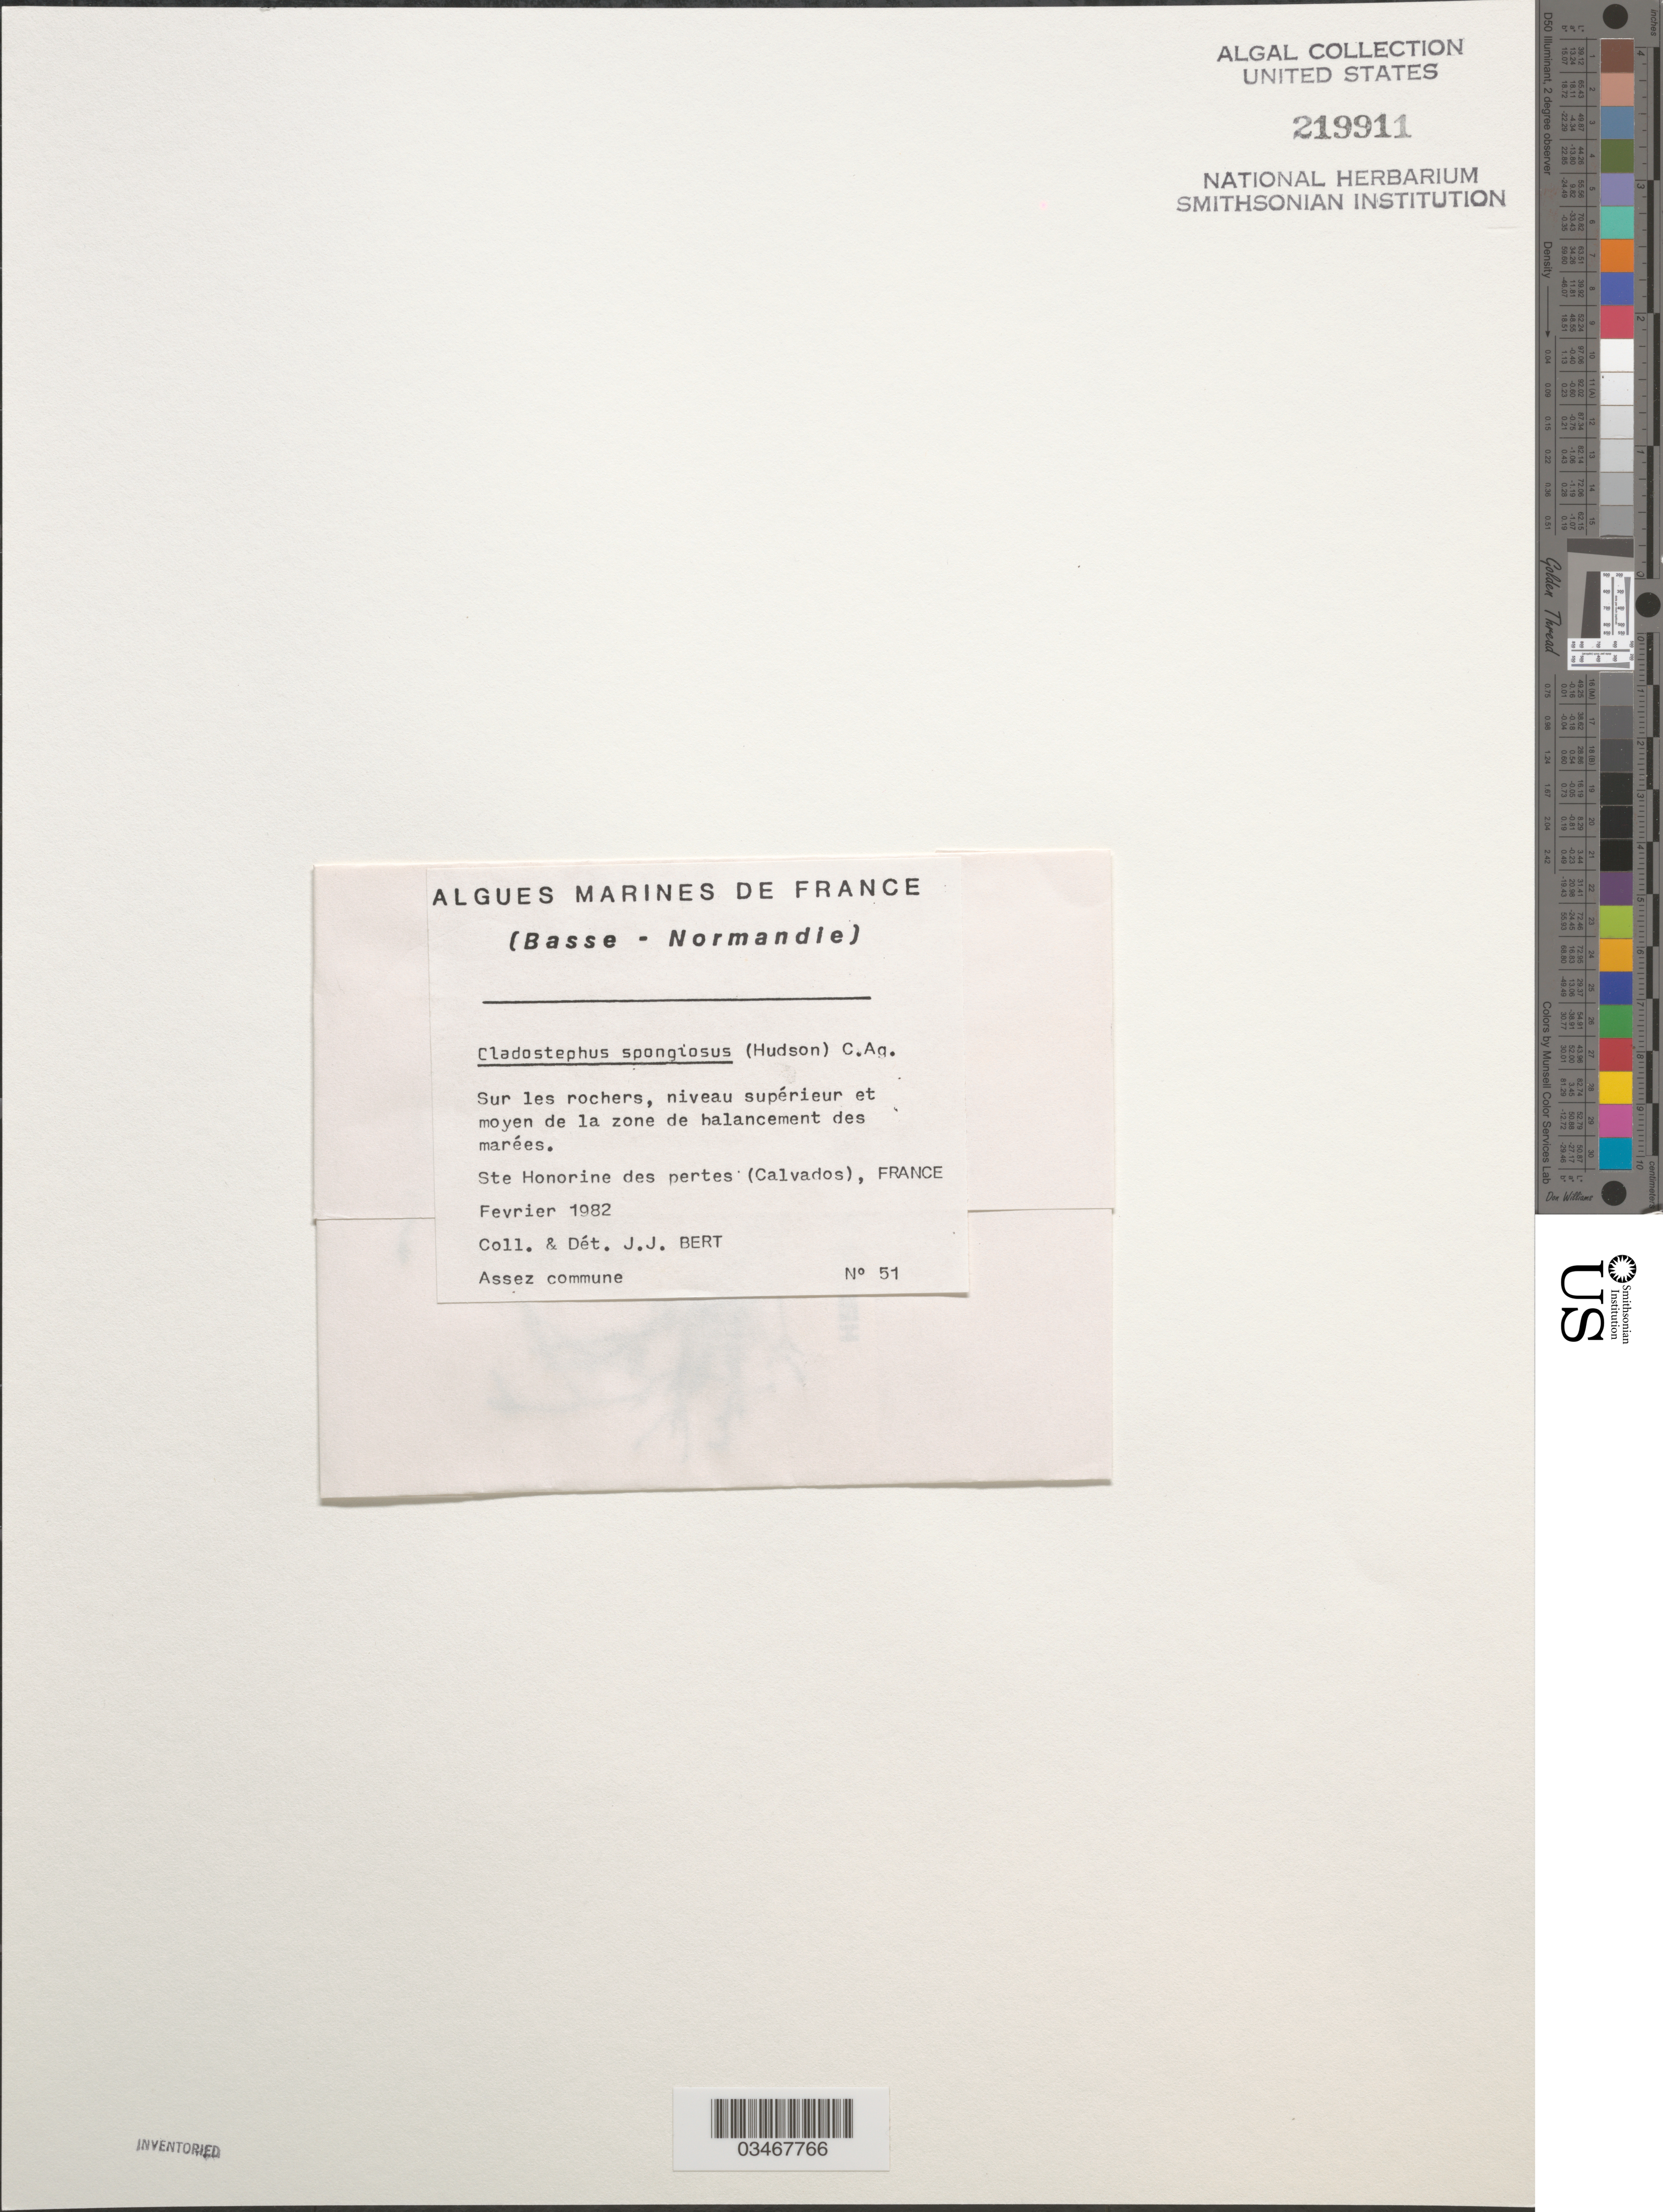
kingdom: Chromista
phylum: Ochrophyta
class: Phaeophyceae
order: Sphacelariales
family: Cladostephaceae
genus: Cladostephus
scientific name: Cladostephus spongiosus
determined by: Bert, Jean Jacques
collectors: J. Bert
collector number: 51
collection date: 1982-02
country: France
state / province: Normandie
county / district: Calvados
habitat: Sur les rochers, niveau superieur et moyen de la zone de balancement des marees.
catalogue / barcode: US 219911